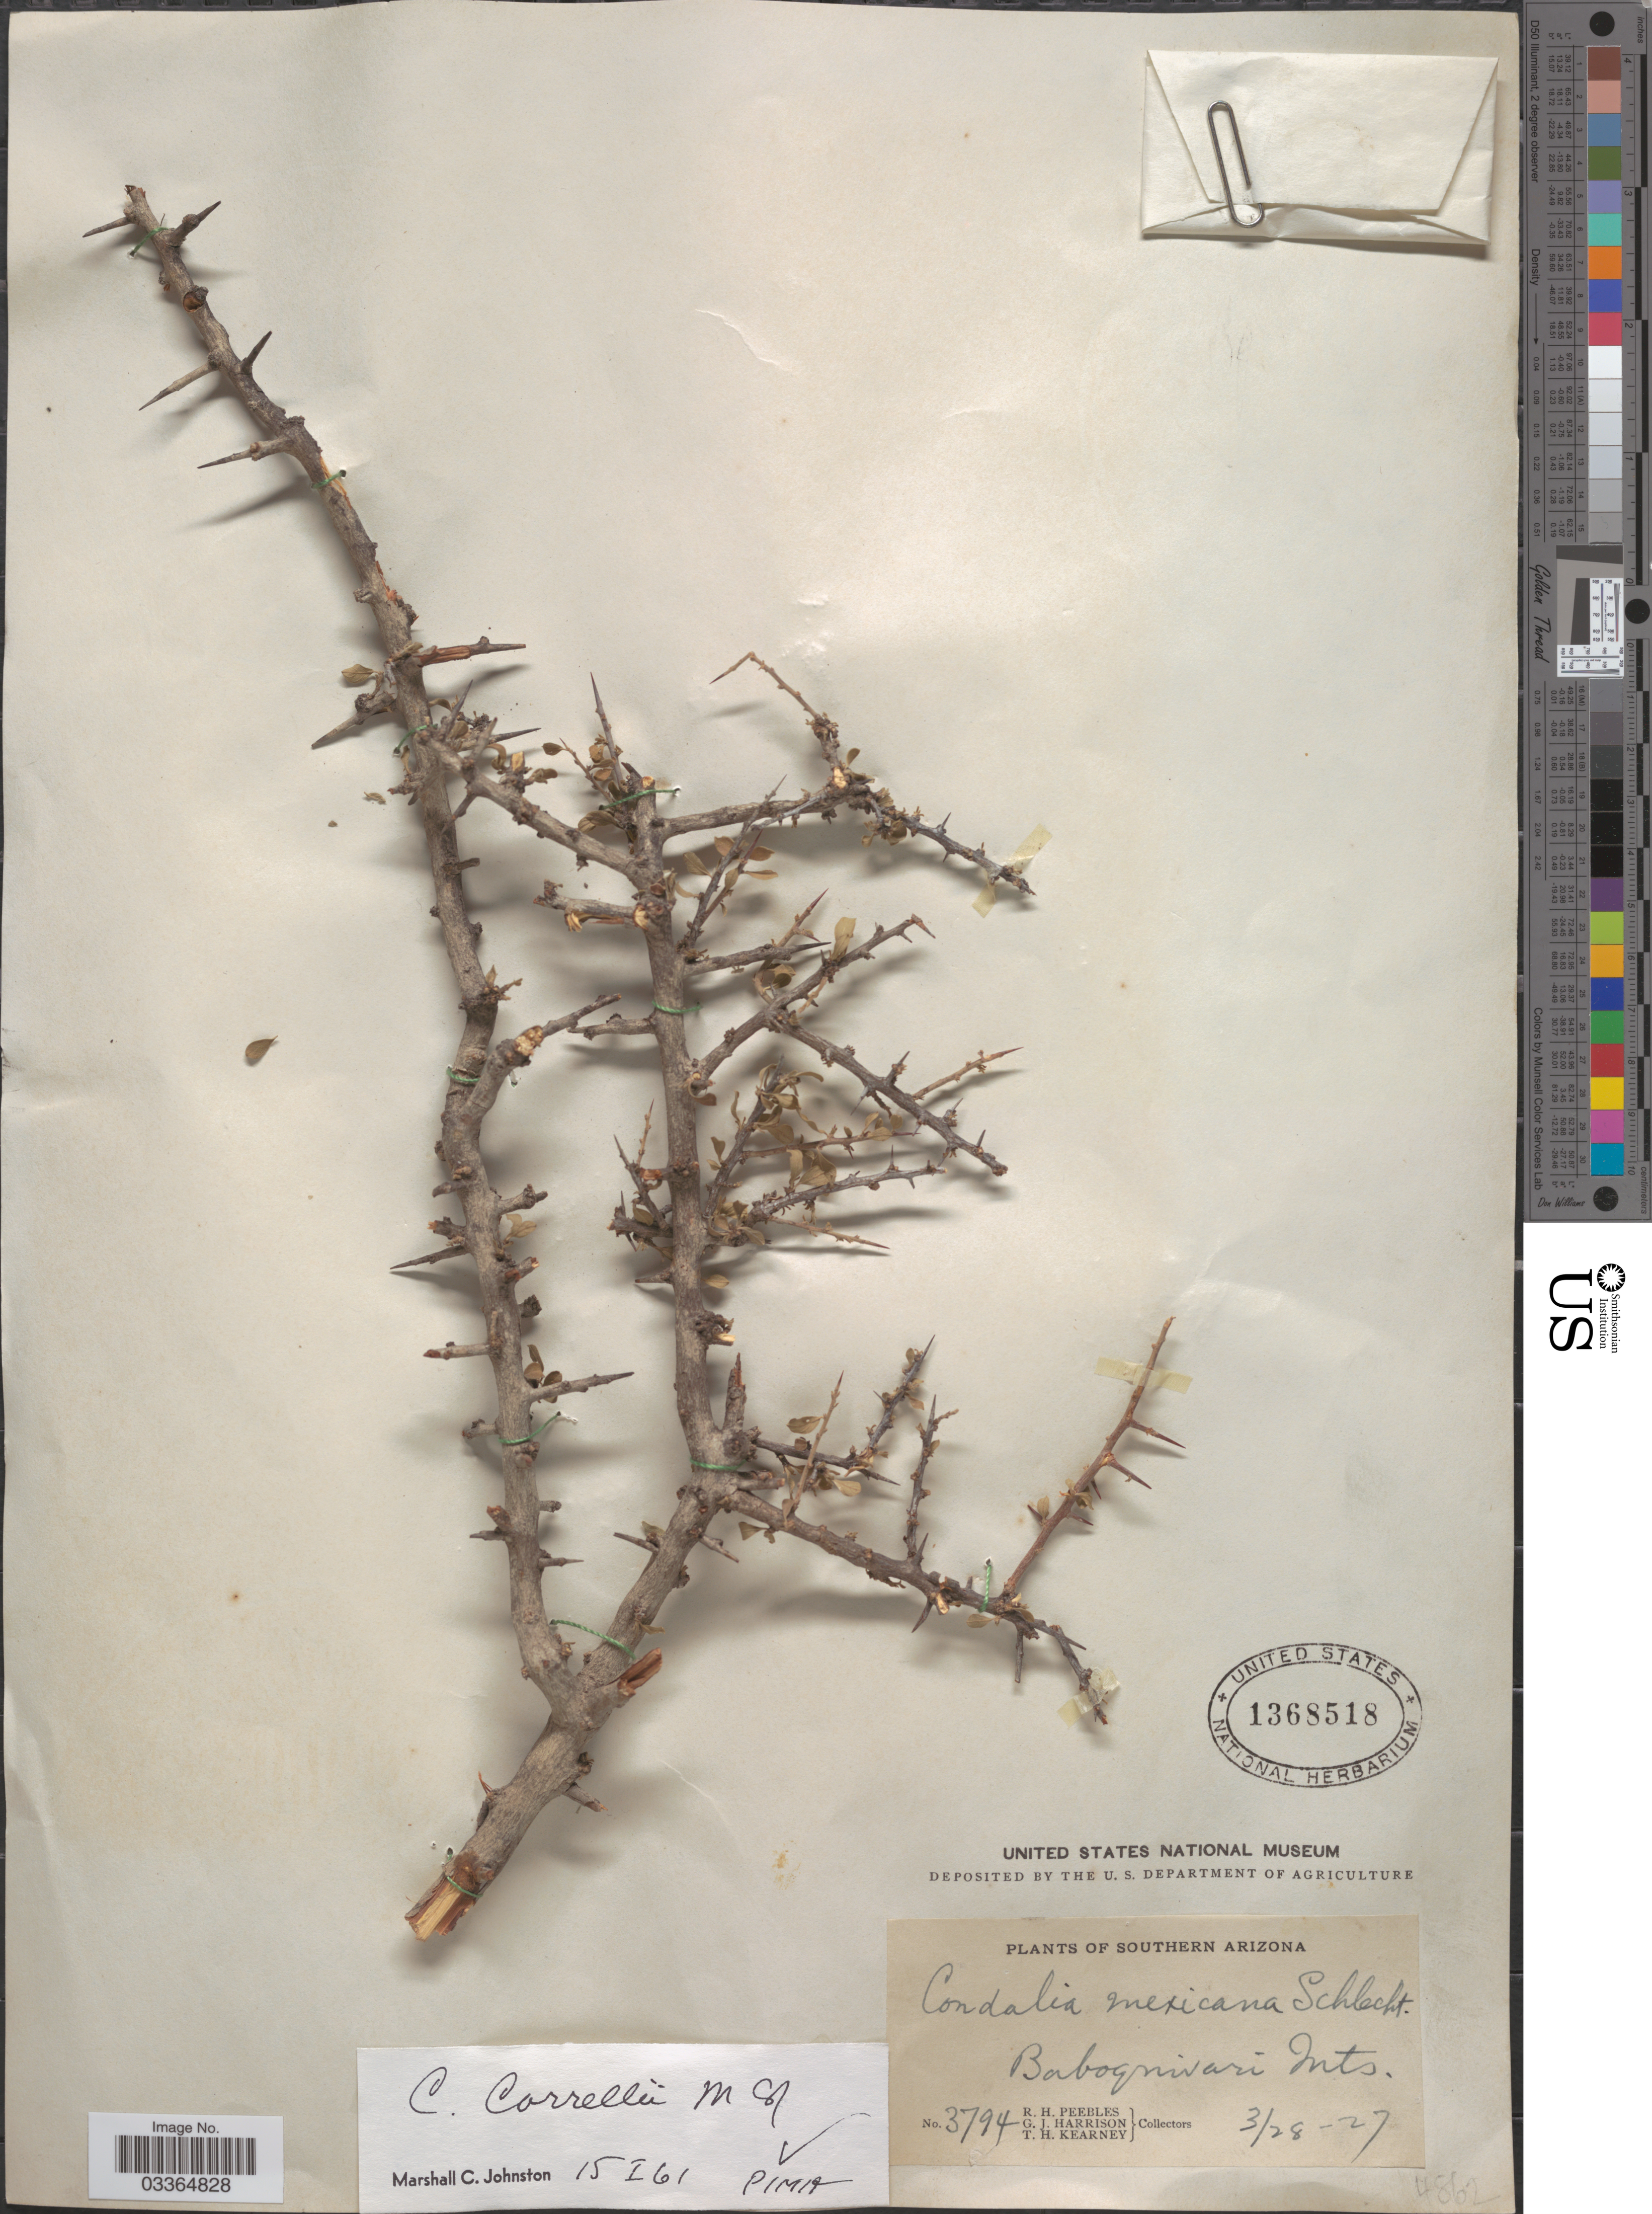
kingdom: Plantae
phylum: Tracheophyta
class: Magnoliopsida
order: Rosales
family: Rhamnaceae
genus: Condalia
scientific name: Condalia correllii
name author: M.C. Johnst.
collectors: R. H. Peebles, G. J. Harrison & T. H. Kearney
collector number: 3794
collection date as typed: Transcribed d/m/y: 28/3/27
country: United States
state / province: Arizona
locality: Southern Arizona. Baboquivari Mts.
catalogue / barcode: US 1368518